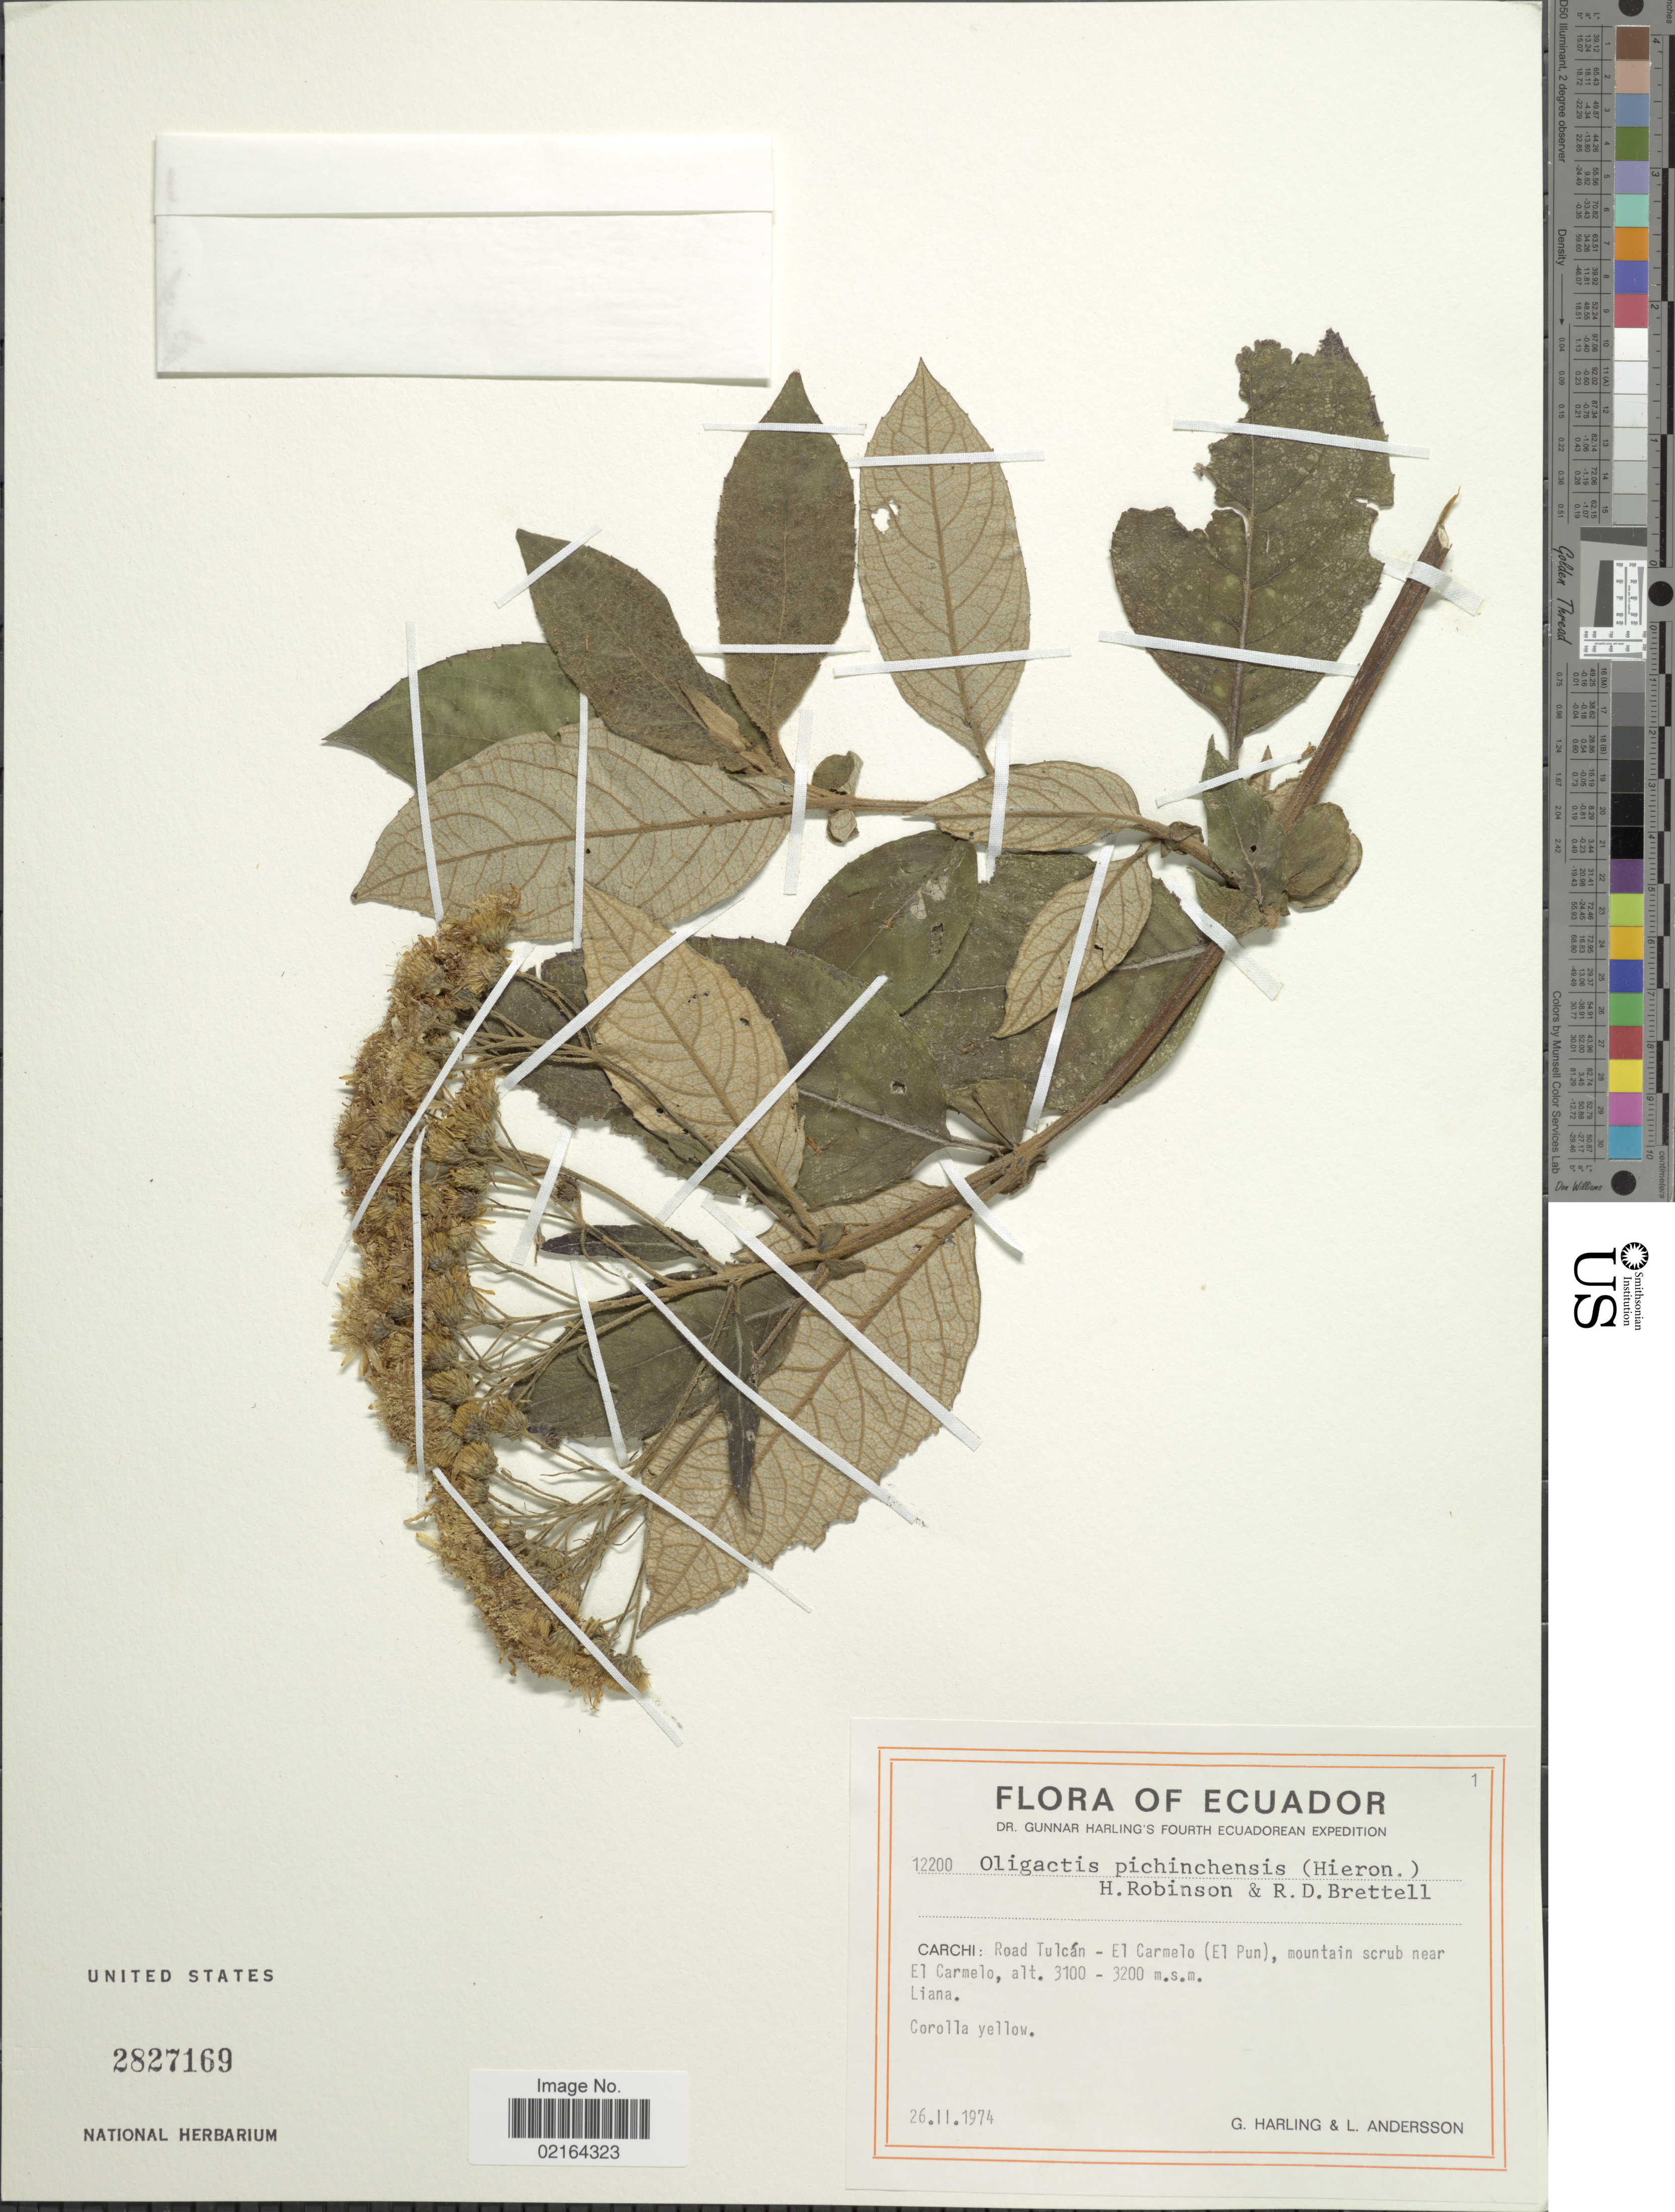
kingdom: Plantae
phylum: Tracheophyta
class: Magnoliopsida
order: Asterales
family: Asteraceae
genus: Sampera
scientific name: Sampera pichinichensis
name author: (Hieron.) V.A. Funk & H. Rob.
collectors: G. Harling & L. Andersson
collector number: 12200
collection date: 1974-02-26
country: Ecuador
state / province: Carchi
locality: Carchi: Road Tulcan, El Carmelo (El Pun), mountain scrub near El Carmelo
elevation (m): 3100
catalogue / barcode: US 2827169